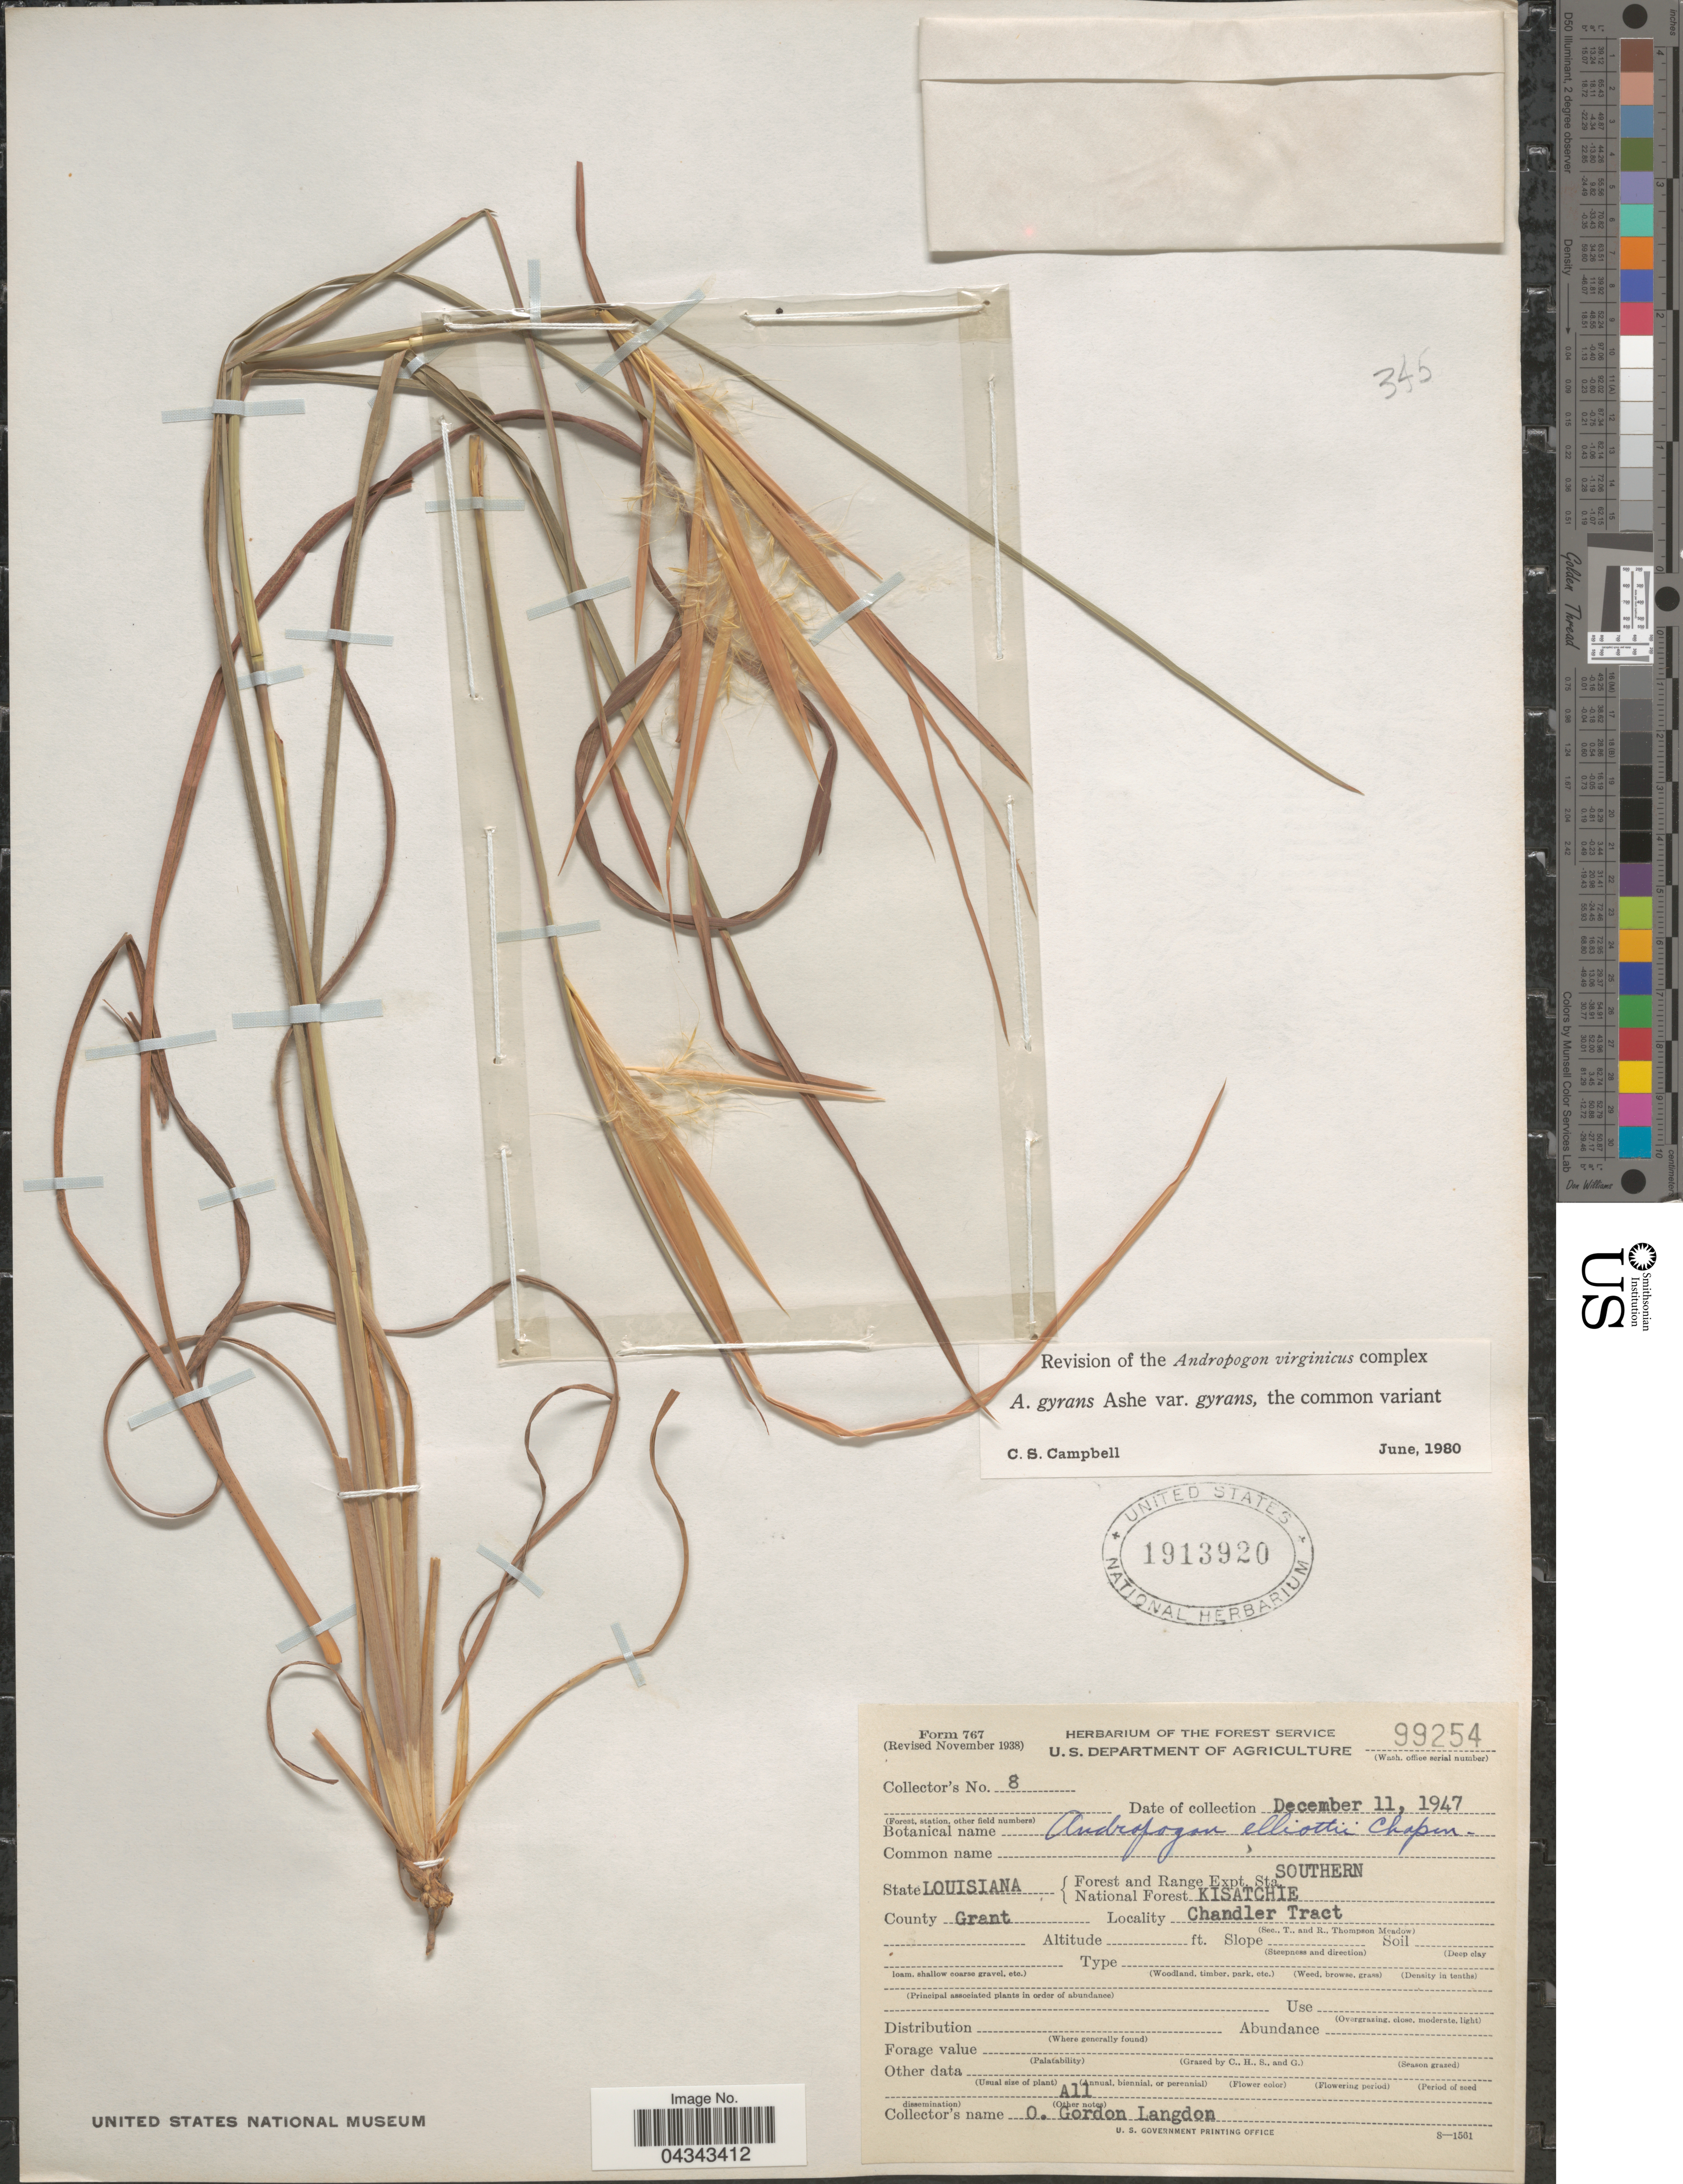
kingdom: Plantae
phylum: Tracheophyta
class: Liliopsida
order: Poales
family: Poaceae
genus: Andropogon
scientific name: Andropogon gyrans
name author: Ashe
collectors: O. Langdon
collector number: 8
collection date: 1947-12-11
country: United States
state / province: Louisiana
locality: Forest and Range Expt. Sta. Southern National Forest Kisatchie. County Grant. Chandler Tract.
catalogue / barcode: US 1913920